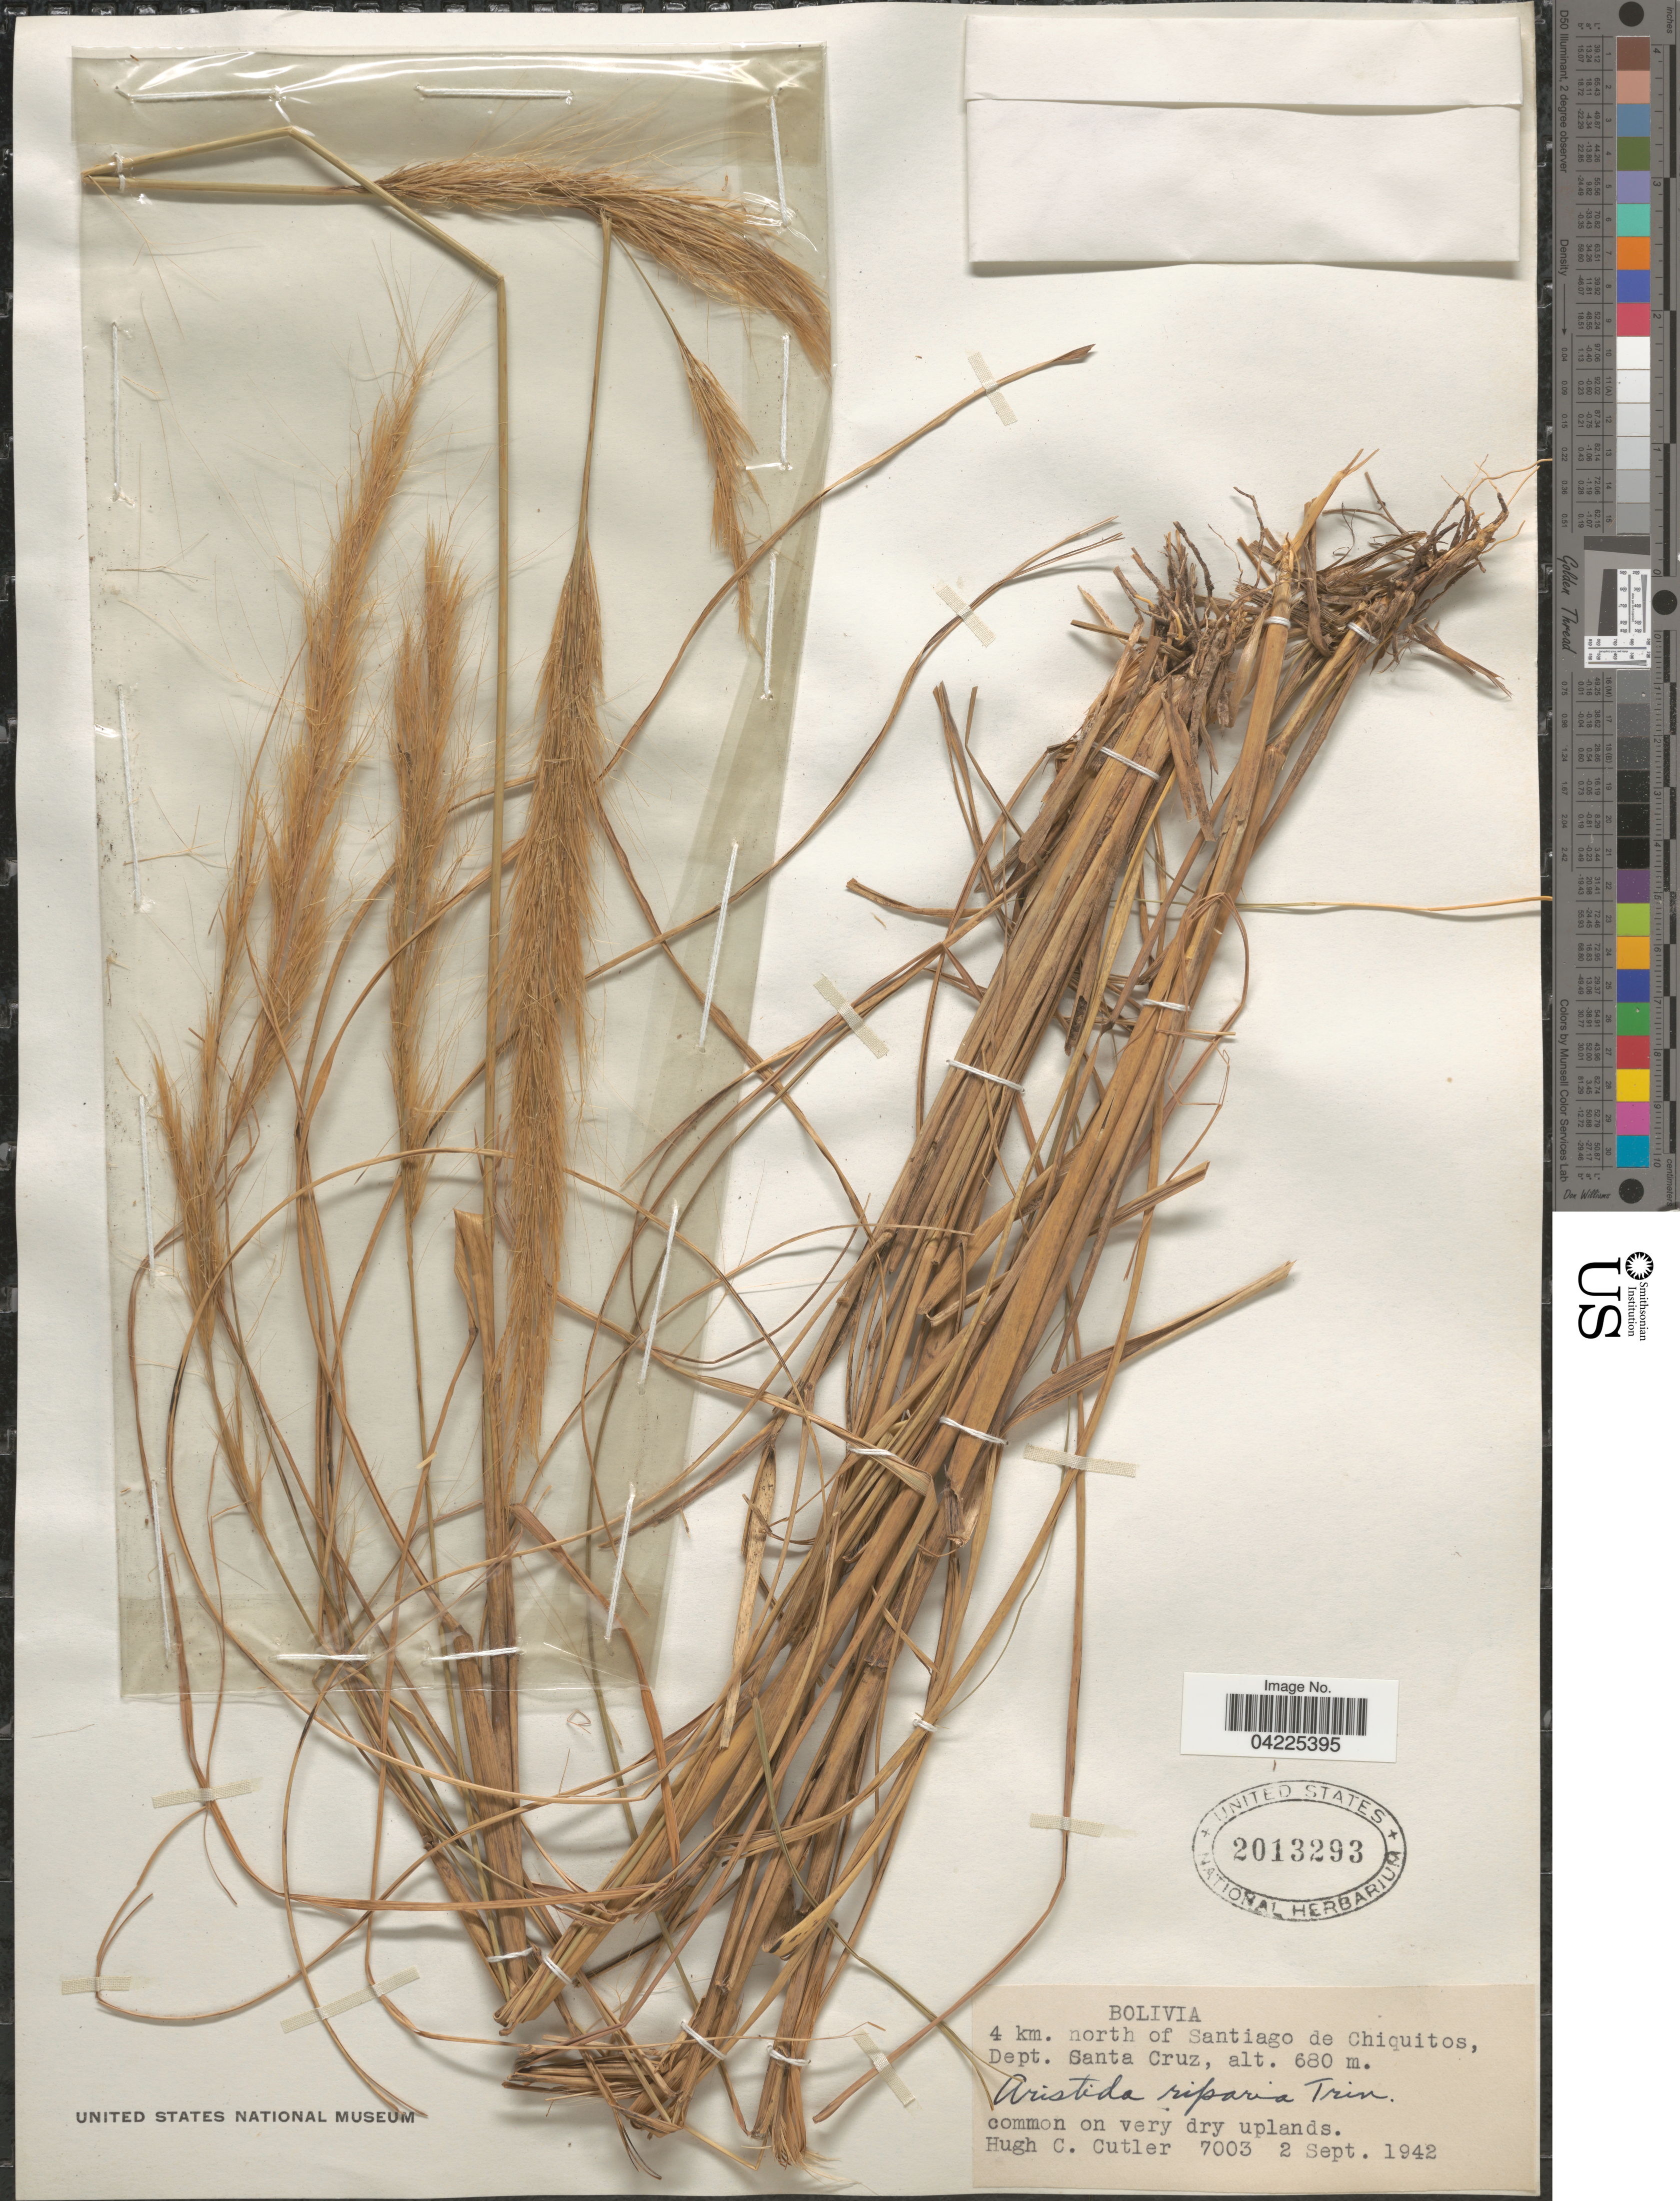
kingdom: Plantae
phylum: Tracheophyta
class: Liliopsida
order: Poales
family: Poaceae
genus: Aristida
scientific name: Aristida riparia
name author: Trin.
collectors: H. C. Cutler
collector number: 7003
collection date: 1942-09-02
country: Bolivia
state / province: Santa Cruz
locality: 4 km. north of Santiago de Chiquitos, Dept. Santa Cruz.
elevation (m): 680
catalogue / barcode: US 2013293